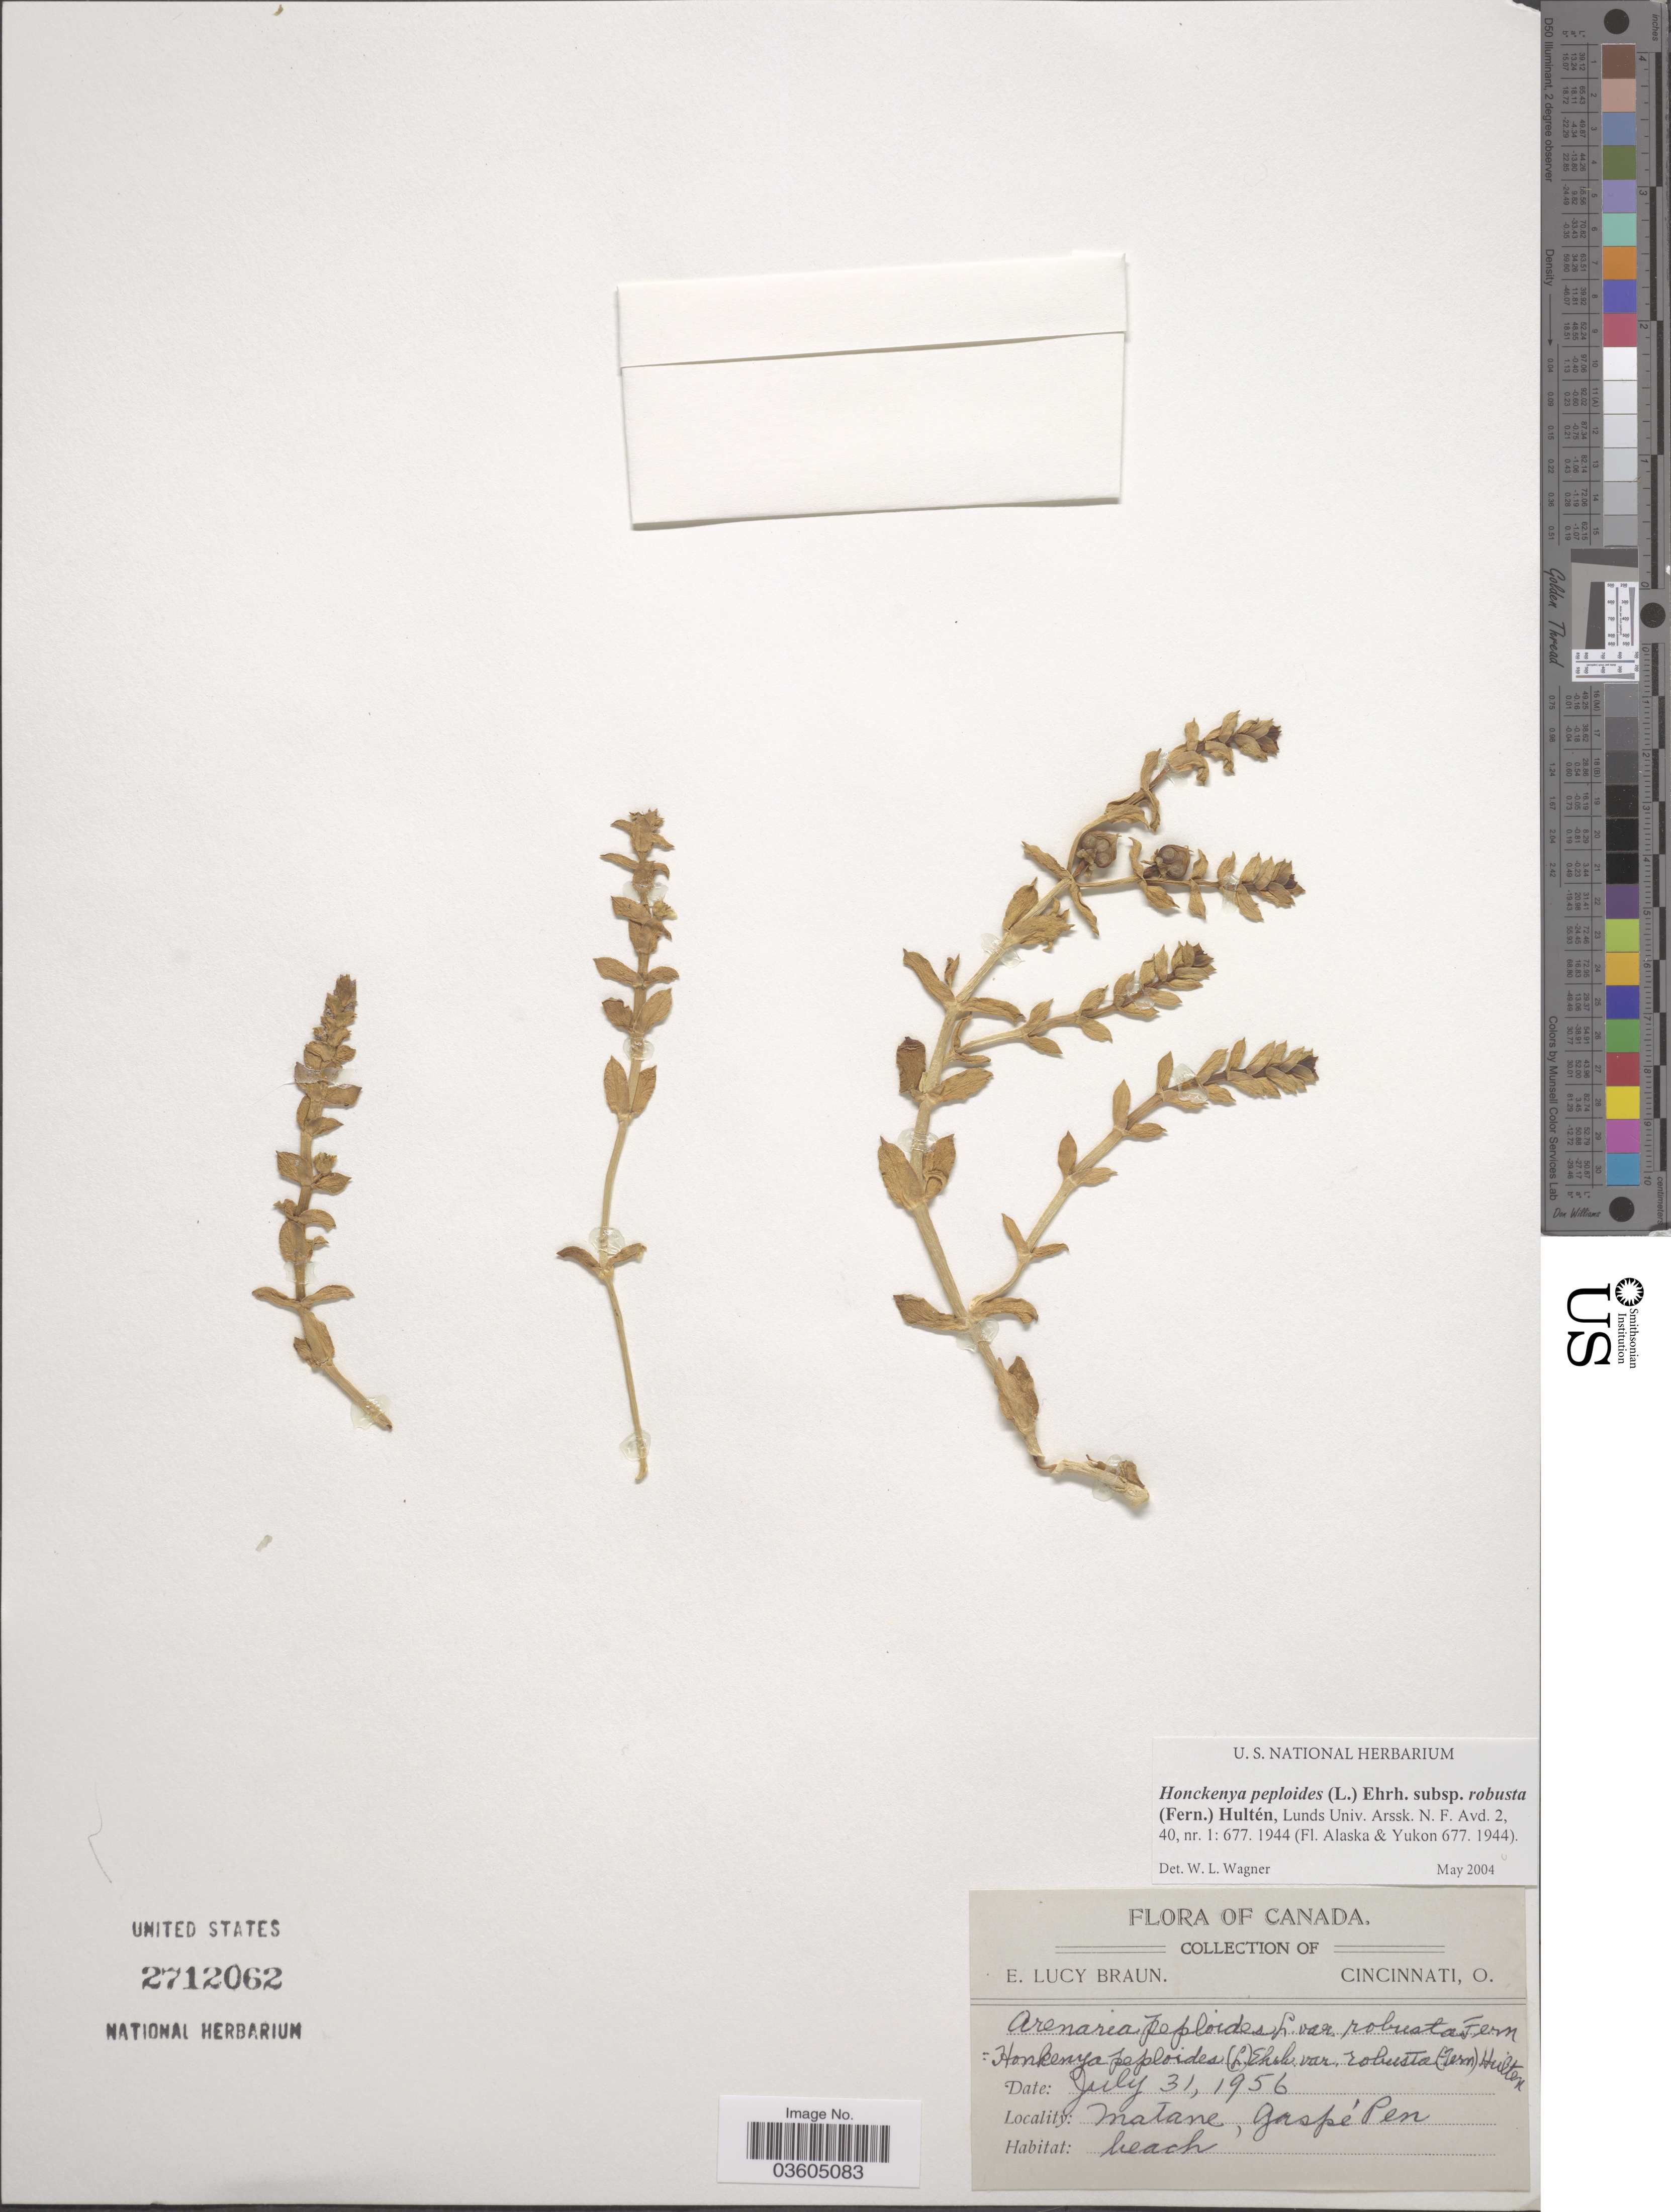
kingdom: Plantae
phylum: Tracheophyta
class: Magnoliopsida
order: Caryophyllales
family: Caryophyllaceae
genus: Honckenya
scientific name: Honckenya peploides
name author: (L.) Ehrh.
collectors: E. L. Braun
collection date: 1956-07-31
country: Canada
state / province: Quebec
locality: Matane, Gaspe' Pen.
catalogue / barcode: US 2712062